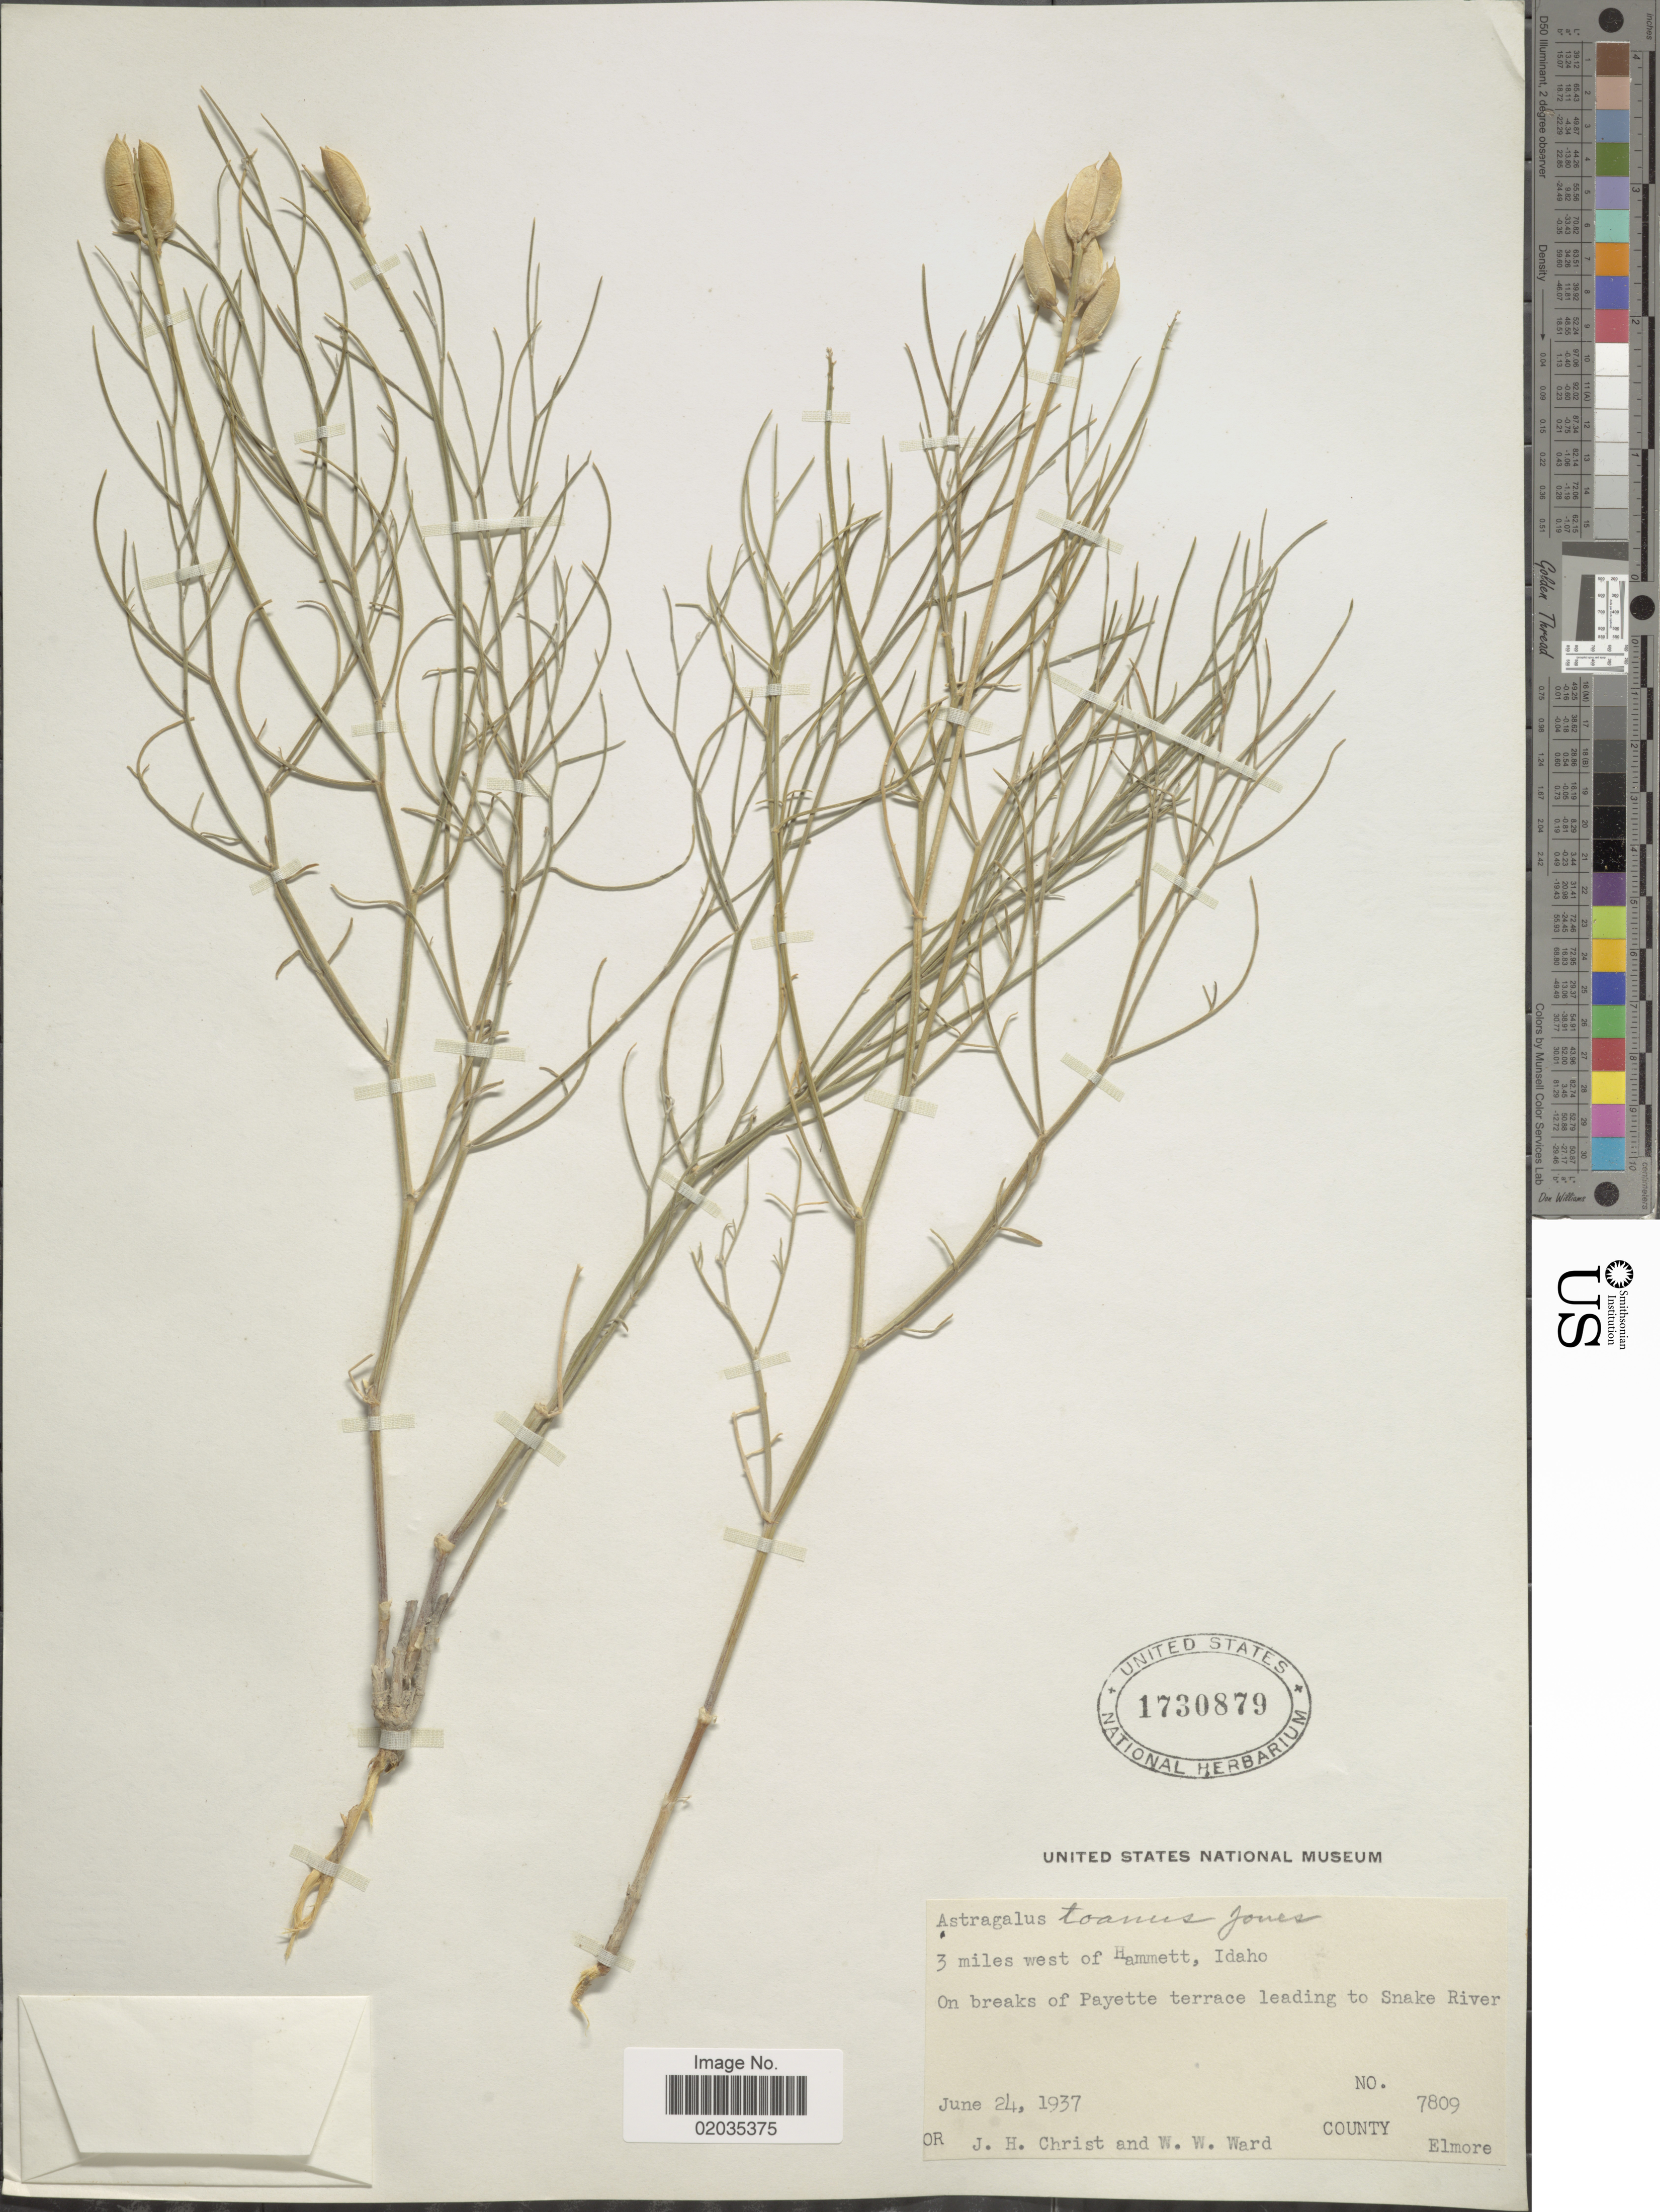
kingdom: Plantae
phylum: Tracheophyta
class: Magnoliopsida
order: Fabales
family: Fabaceae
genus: Astragalus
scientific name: Astragalus toanus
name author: M.E. Jones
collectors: J. H. Christ & W. Ward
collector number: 7809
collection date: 1937-06-24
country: United States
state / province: Idaho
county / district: Elmore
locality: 3 miles W of Hammett, On breaks of Payette terrace leading to Snake River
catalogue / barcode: US 1730879